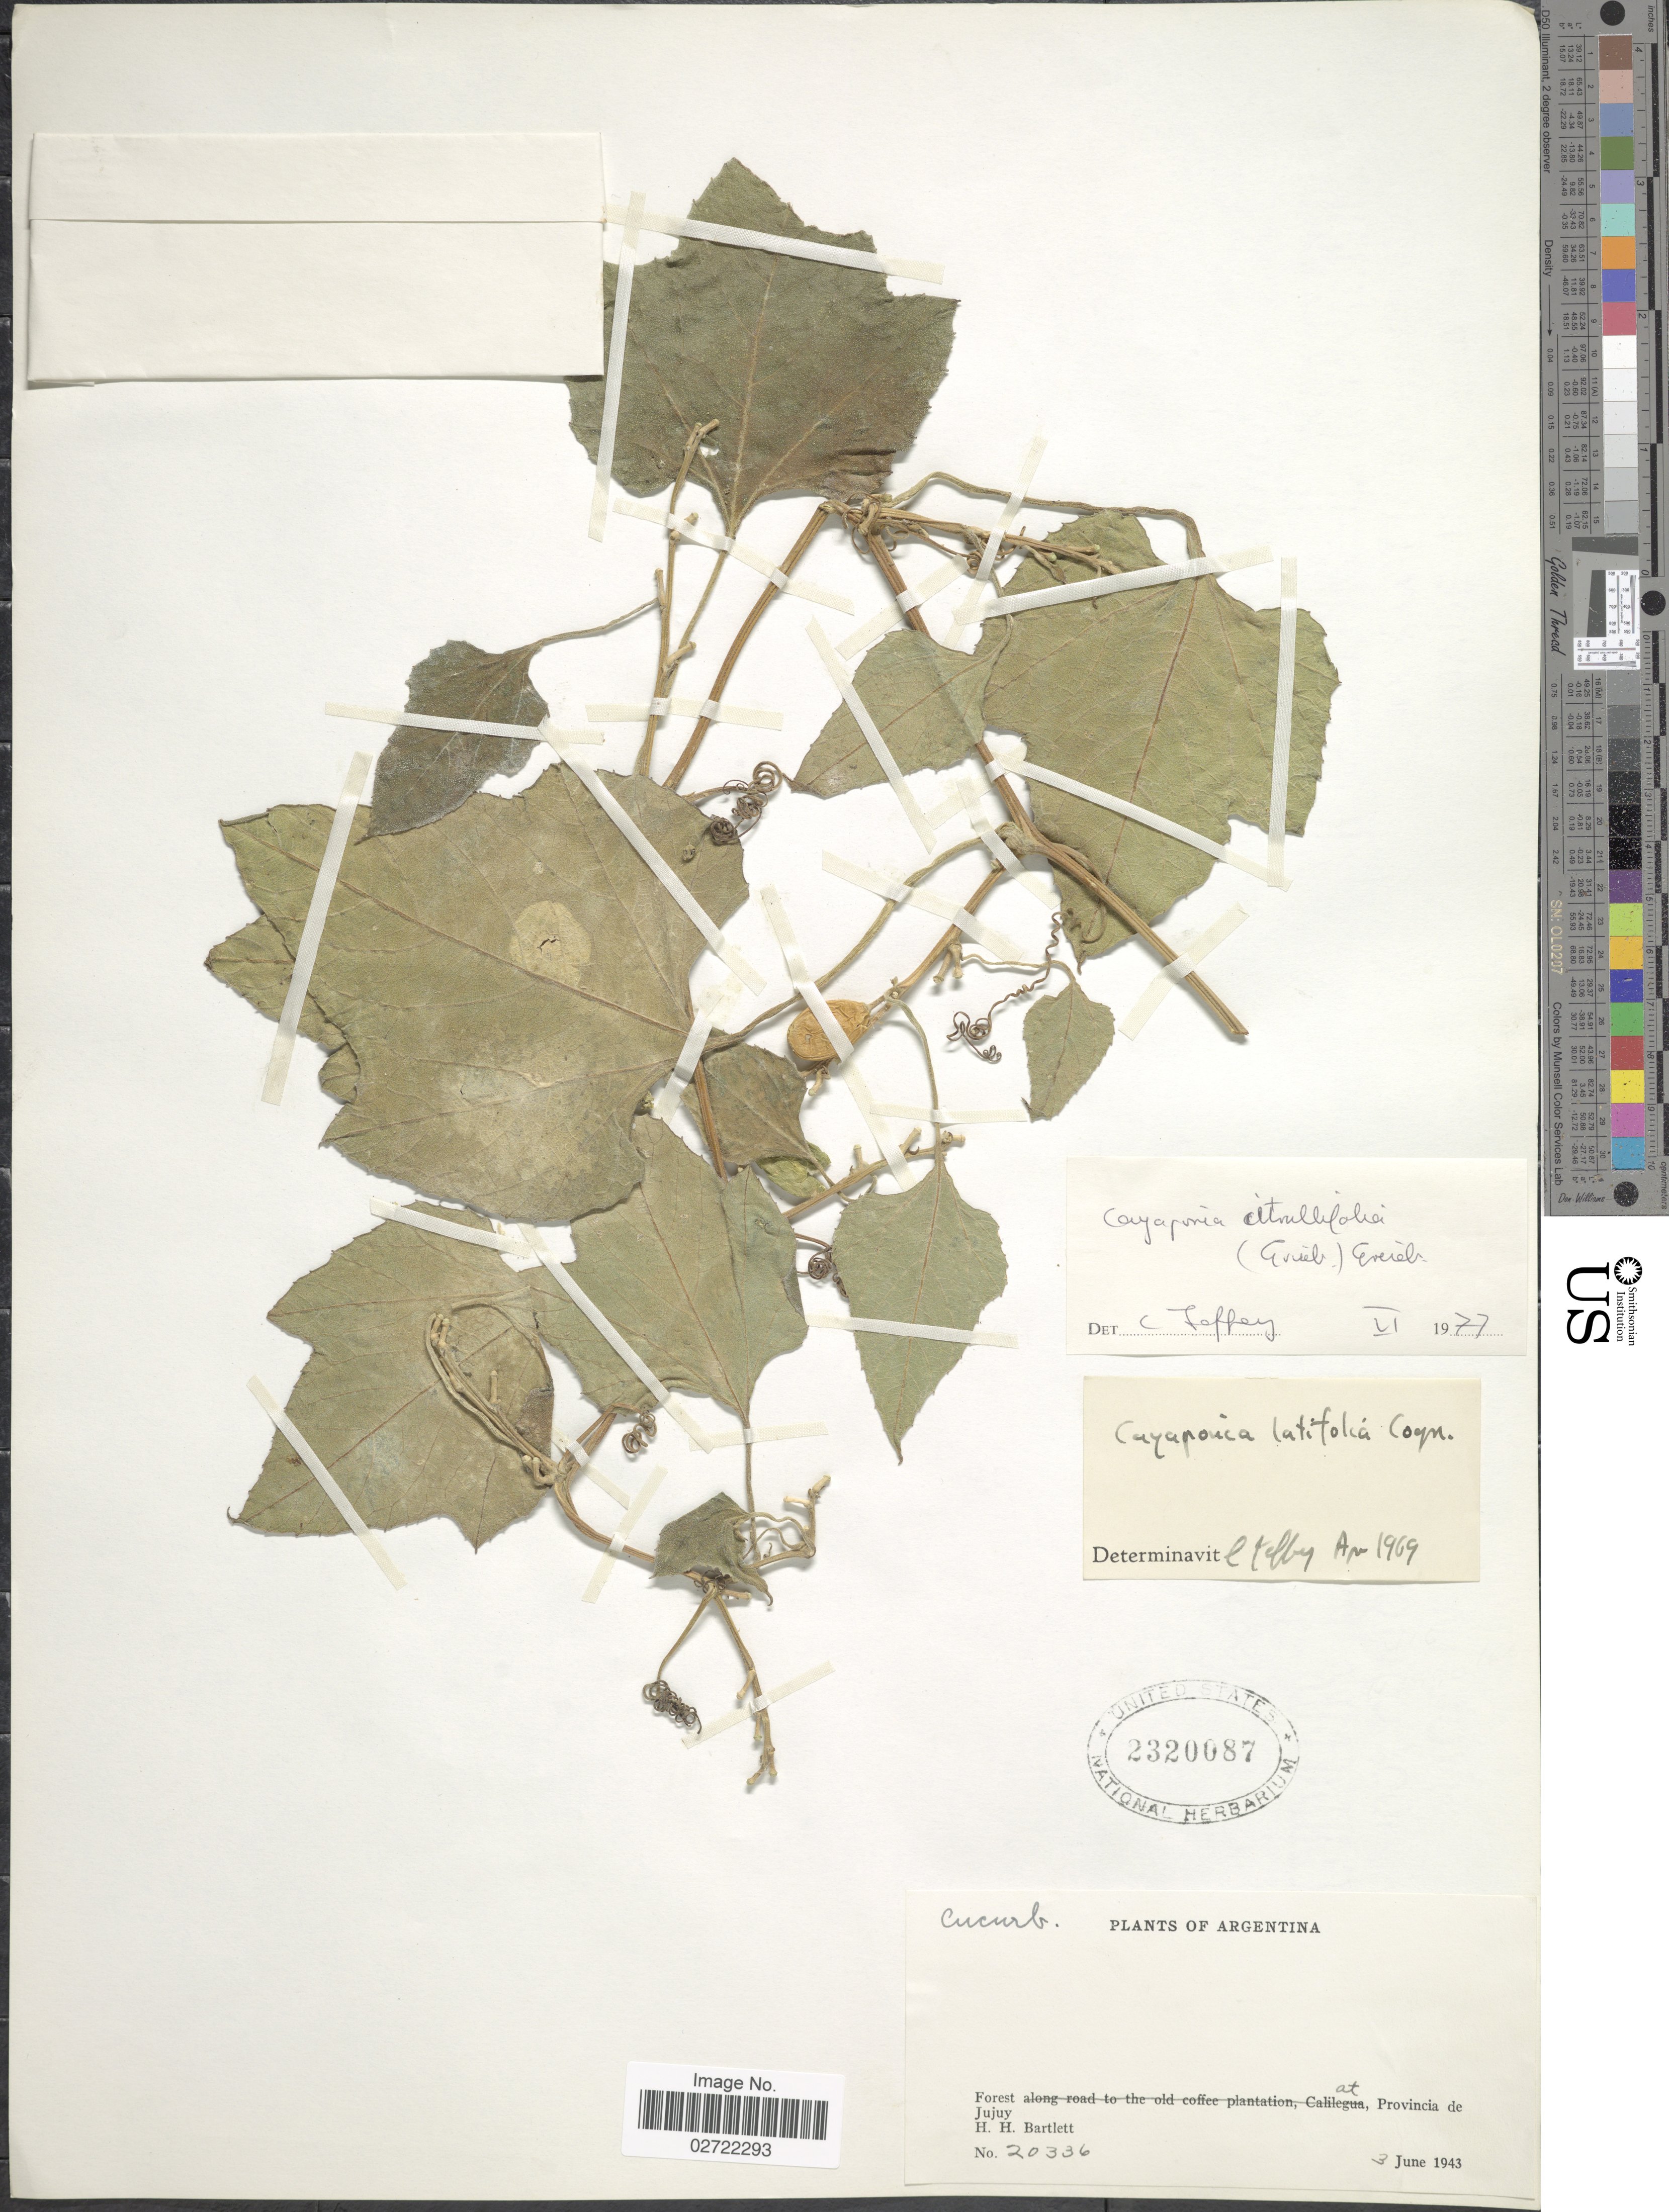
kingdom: Plantae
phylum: Tracheophyta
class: Magnoliopsida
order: Cucurbitales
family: Cucurbitaceae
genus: Cayaponia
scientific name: Cayaponia citrullifolia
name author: (Griseb.) Cogn.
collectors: H. H. Bartlett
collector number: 20336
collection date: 1943-06-03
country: Argentina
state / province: Jujuy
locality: Forest at, Provincia de Jujuy.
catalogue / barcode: US 2320087